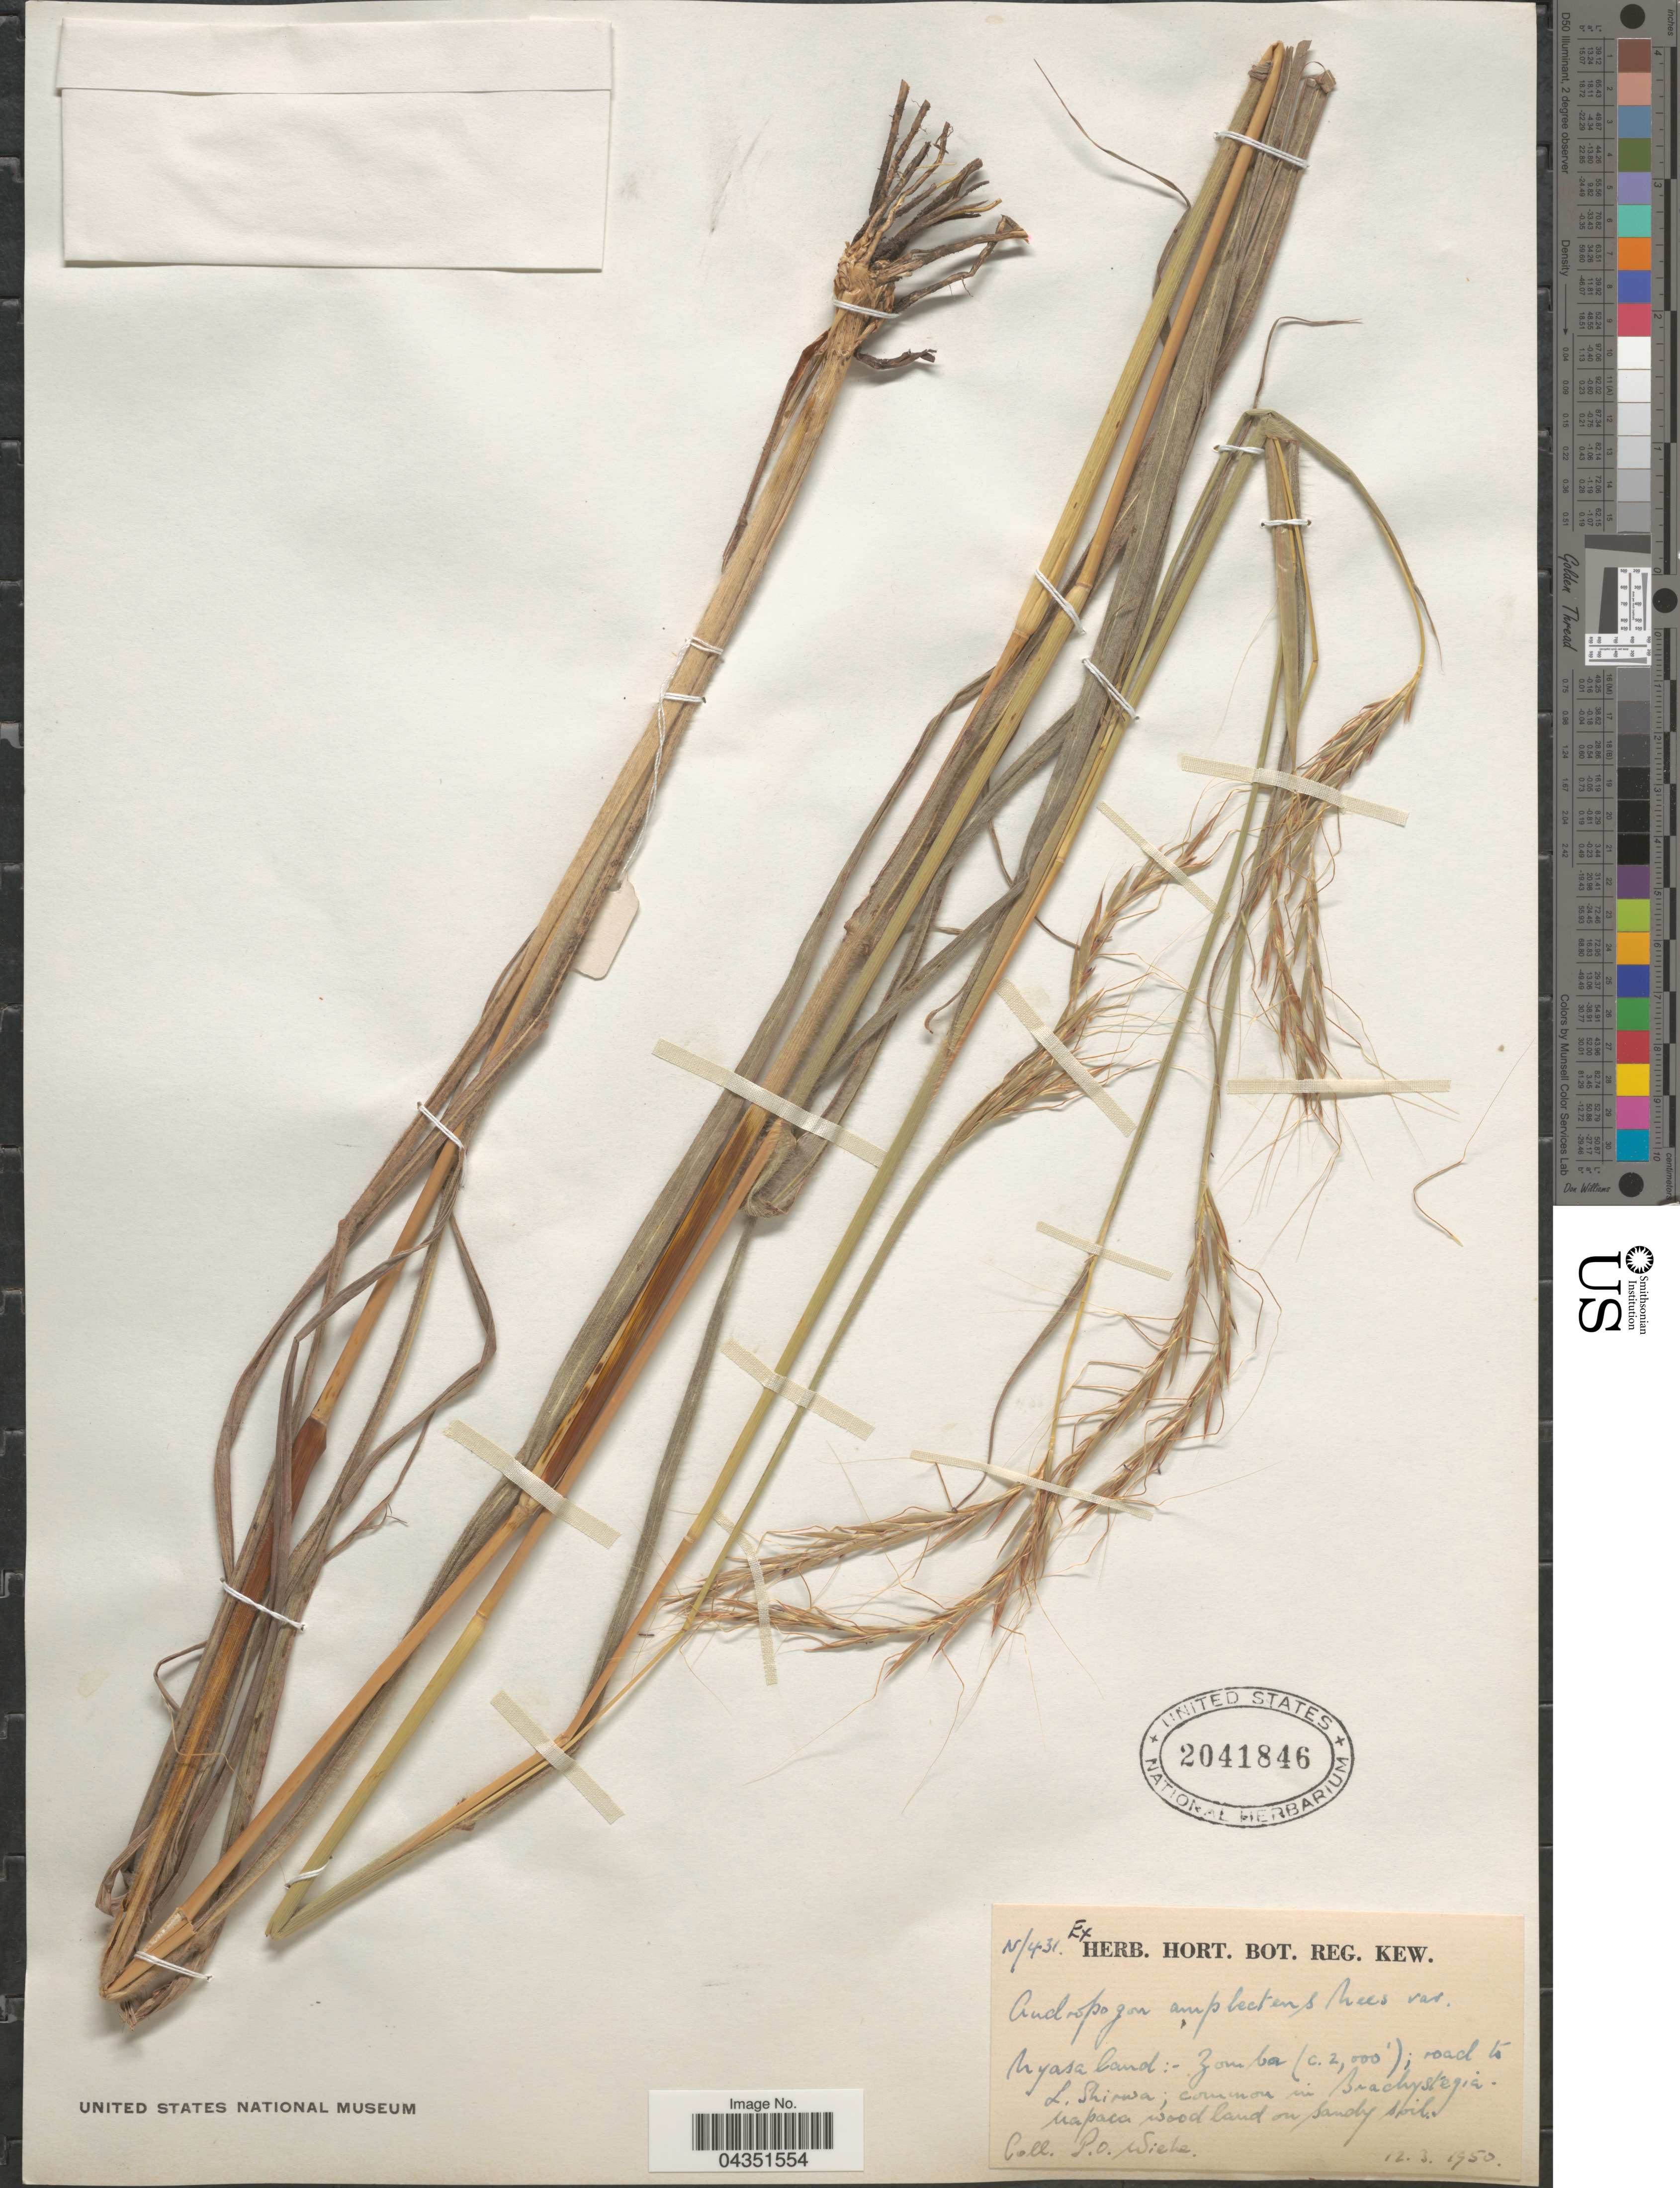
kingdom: Plantae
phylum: Tracheophyta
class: Liliopsida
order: Poales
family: Poaceae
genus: Diheteropogon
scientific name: Diheteropogon amplectens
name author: (Nees) Clayton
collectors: P. Wiehe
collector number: N/431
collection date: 1950-03-12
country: Malawi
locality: Nyasaland: - Zomba; road to L. Shiowa.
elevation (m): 610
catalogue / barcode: US 2041846